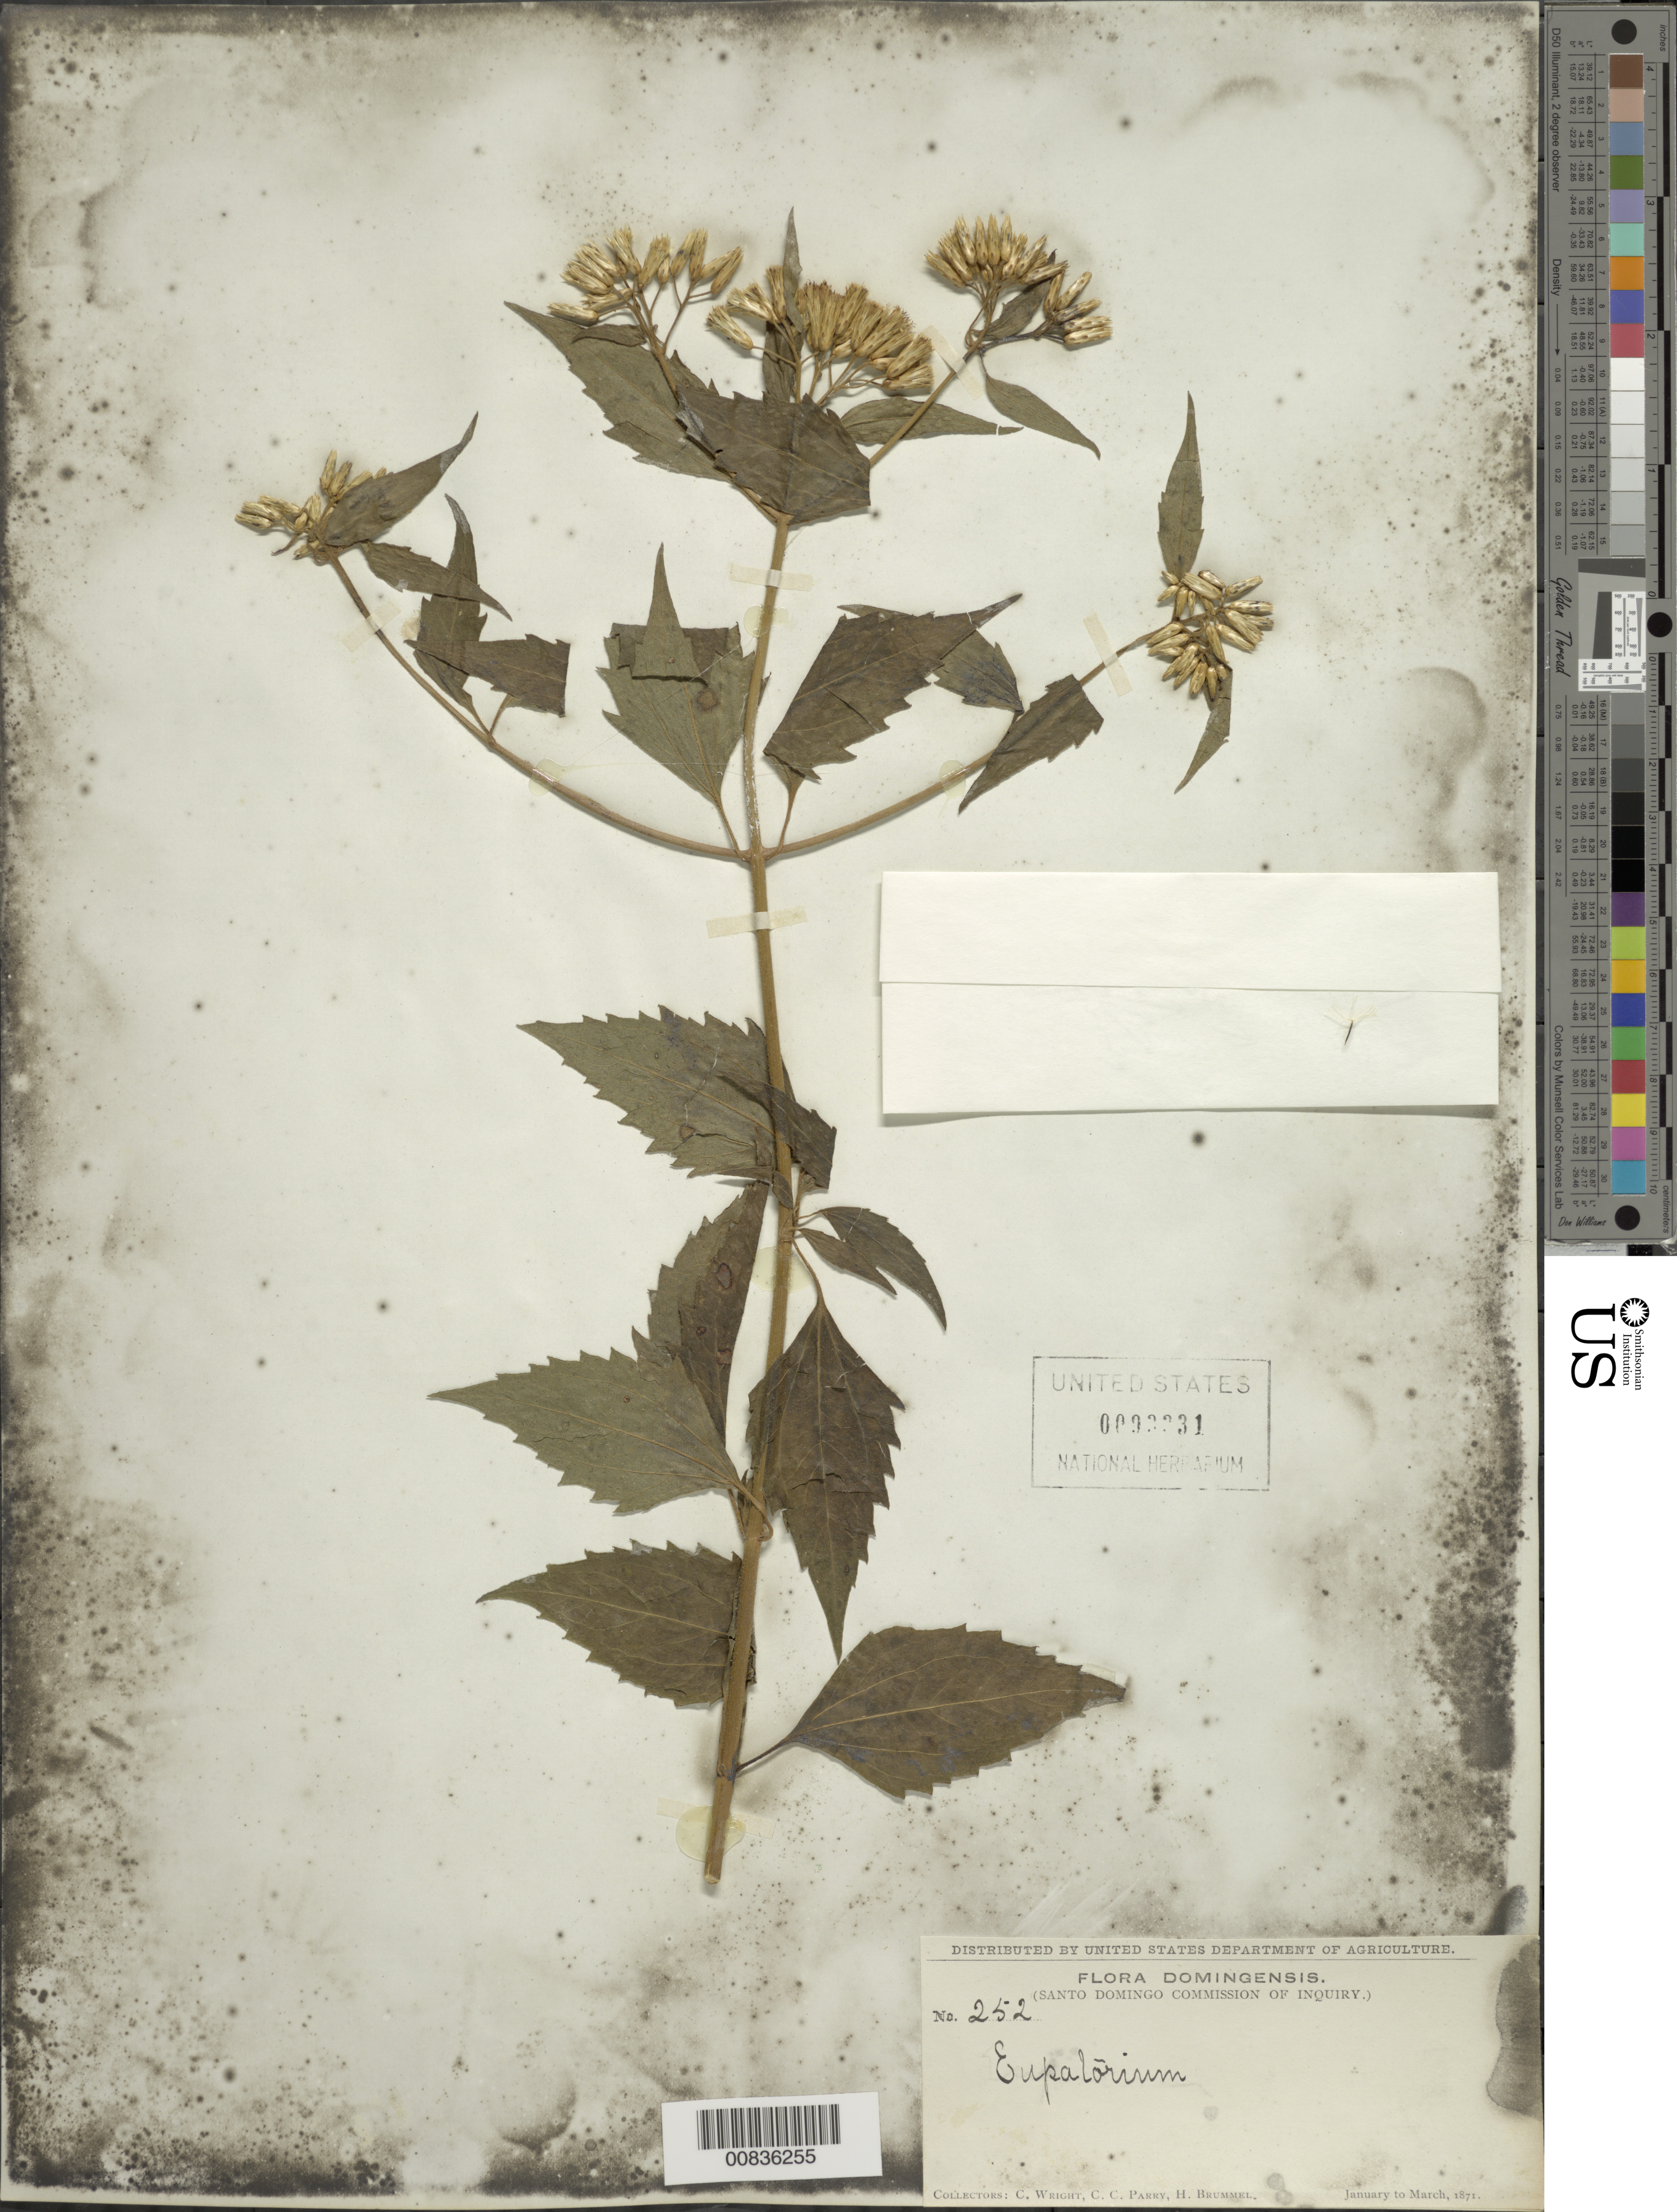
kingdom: Plantae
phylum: Tracheophyta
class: Magnoliopsida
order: Asterales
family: Asteraceae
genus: Chromolaena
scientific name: Chromolaena odorata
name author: (L.) R.M. King & H. Rob.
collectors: C. Wright, C. C. Parry & H. Brummel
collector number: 252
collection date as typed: Jan 1871 to -- Mar 1871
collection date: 1871-01/1871-03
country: Dominican Republic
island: Hispaniola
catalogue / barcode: US 93331